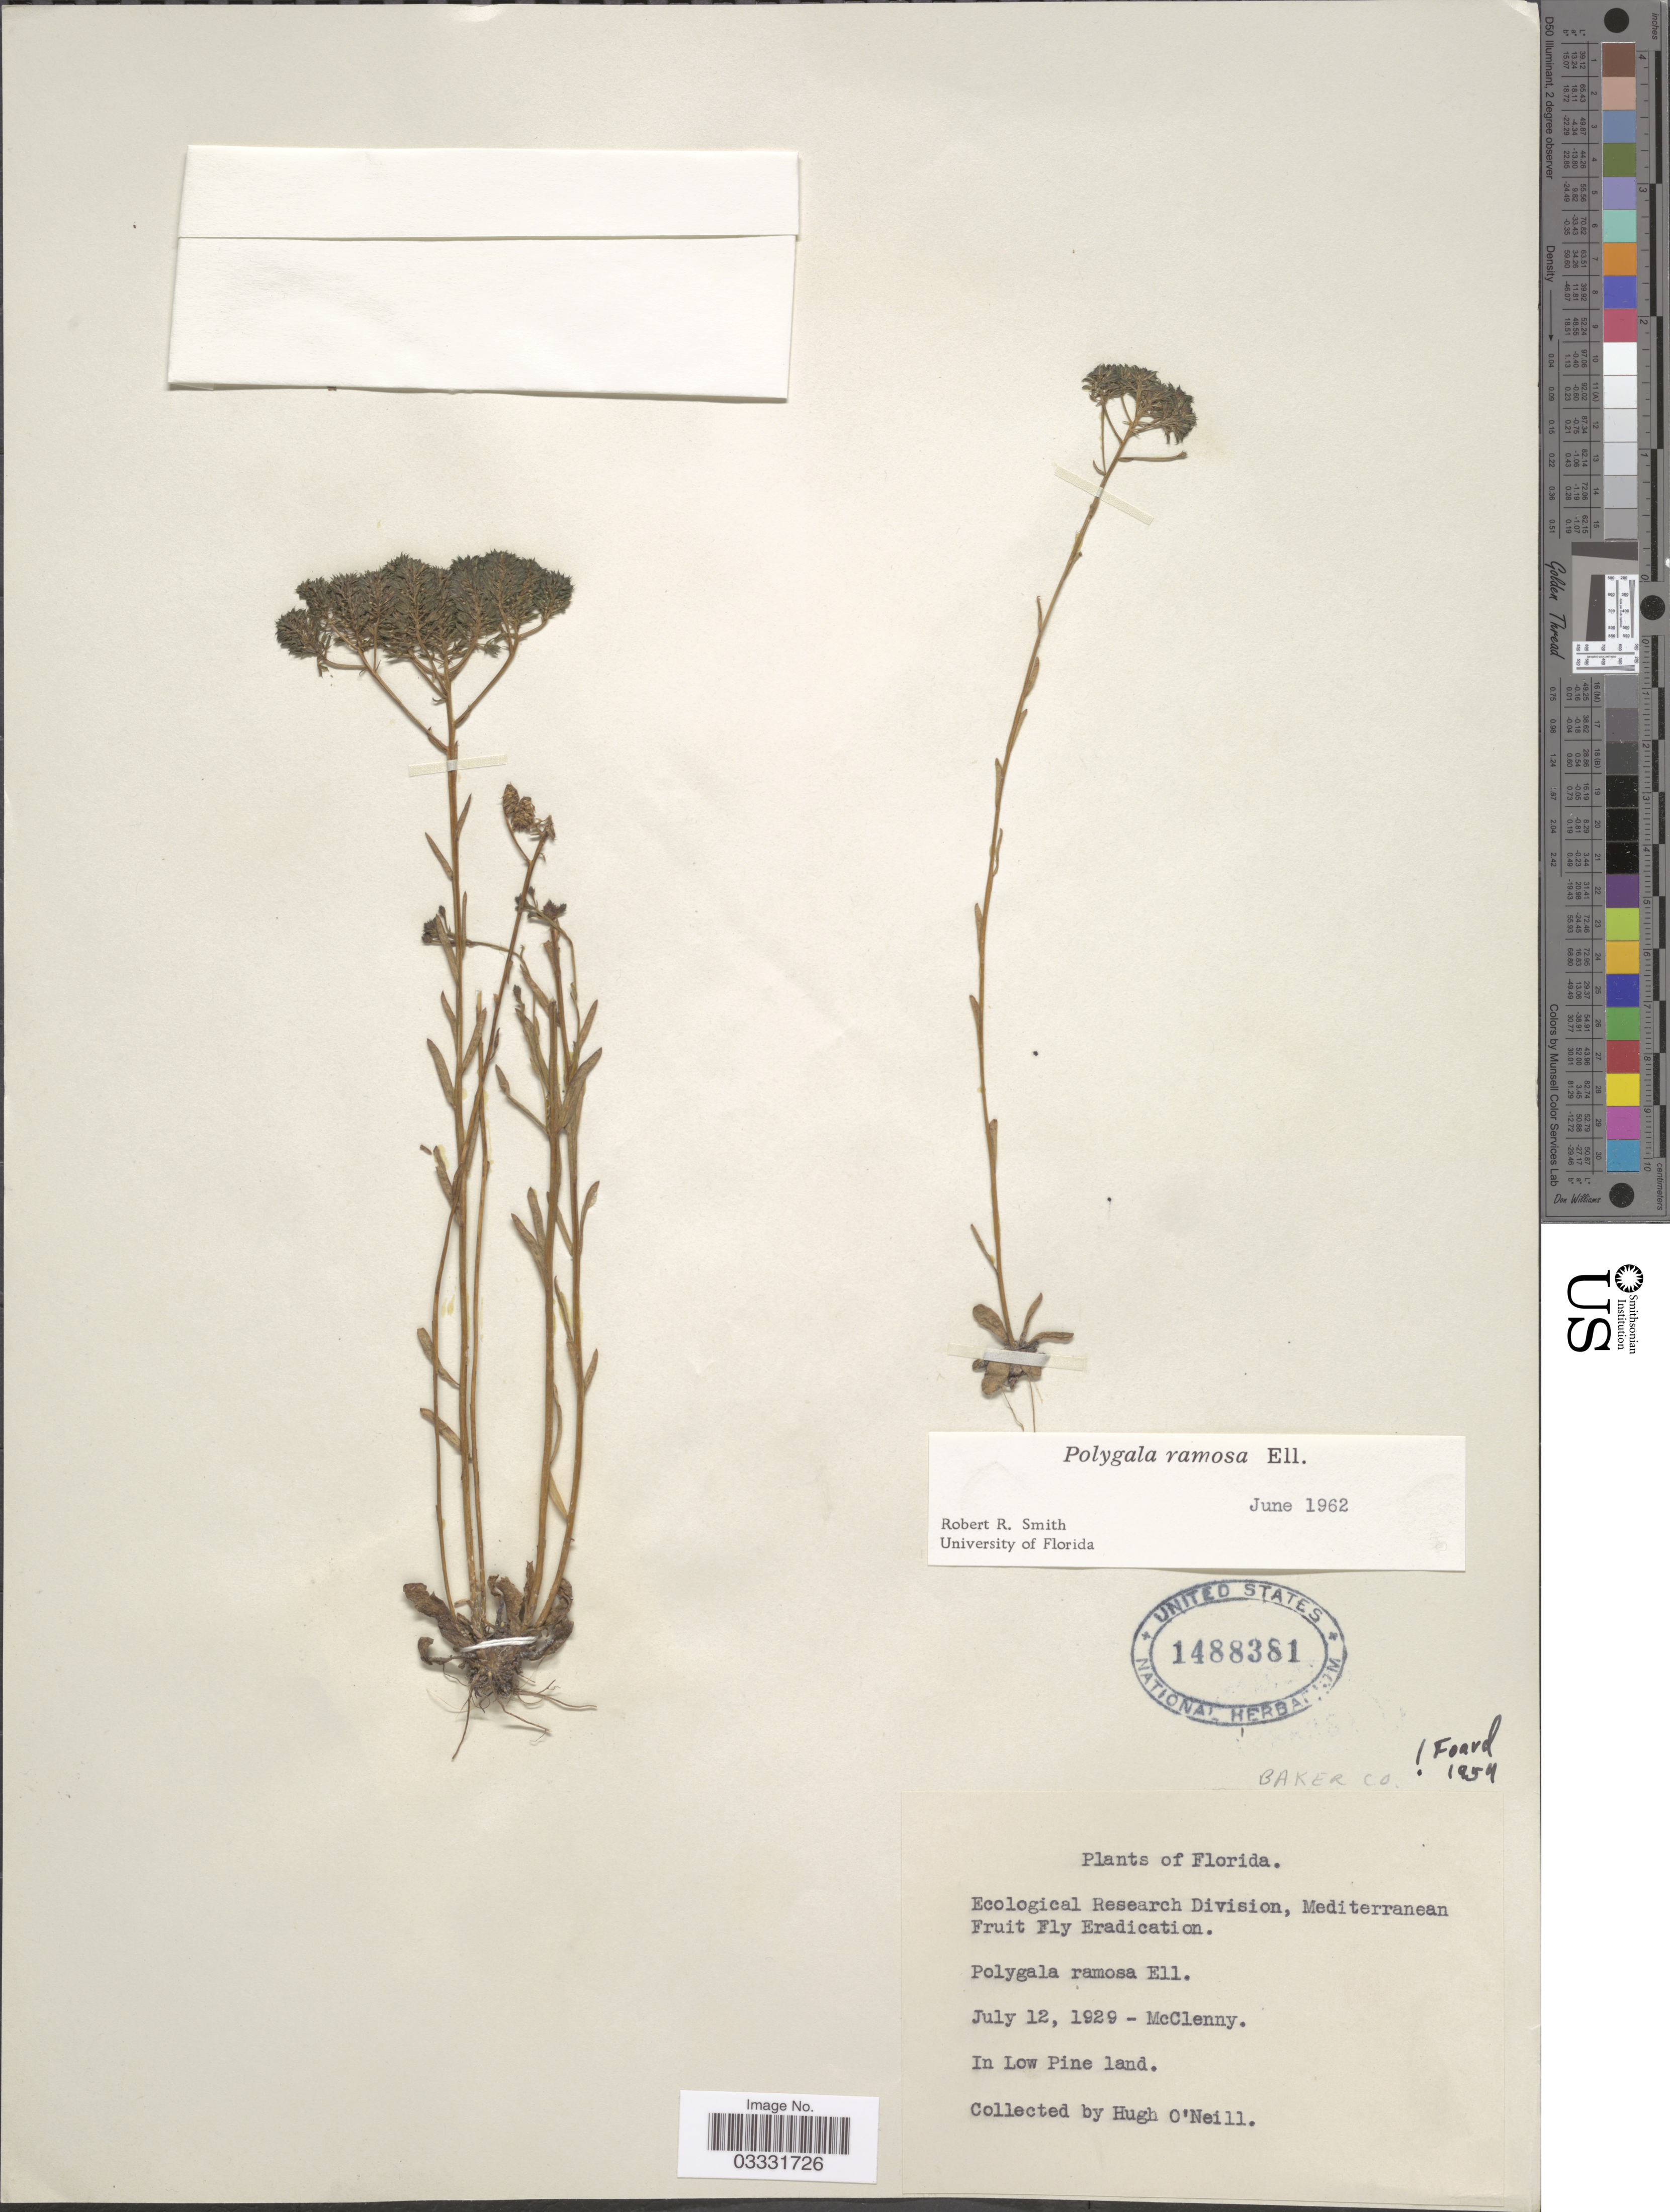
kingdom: Plantae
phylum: Tracheophyta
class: Magnoliopsida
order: Fabales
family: Polygalaceae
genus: Polygala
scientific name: Polygala ramosa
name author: Elliott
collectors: H. O'Neill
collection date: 1929-07-12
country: United States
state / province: Florida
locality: Baker Co. McClenny.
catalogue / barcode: US 1488381